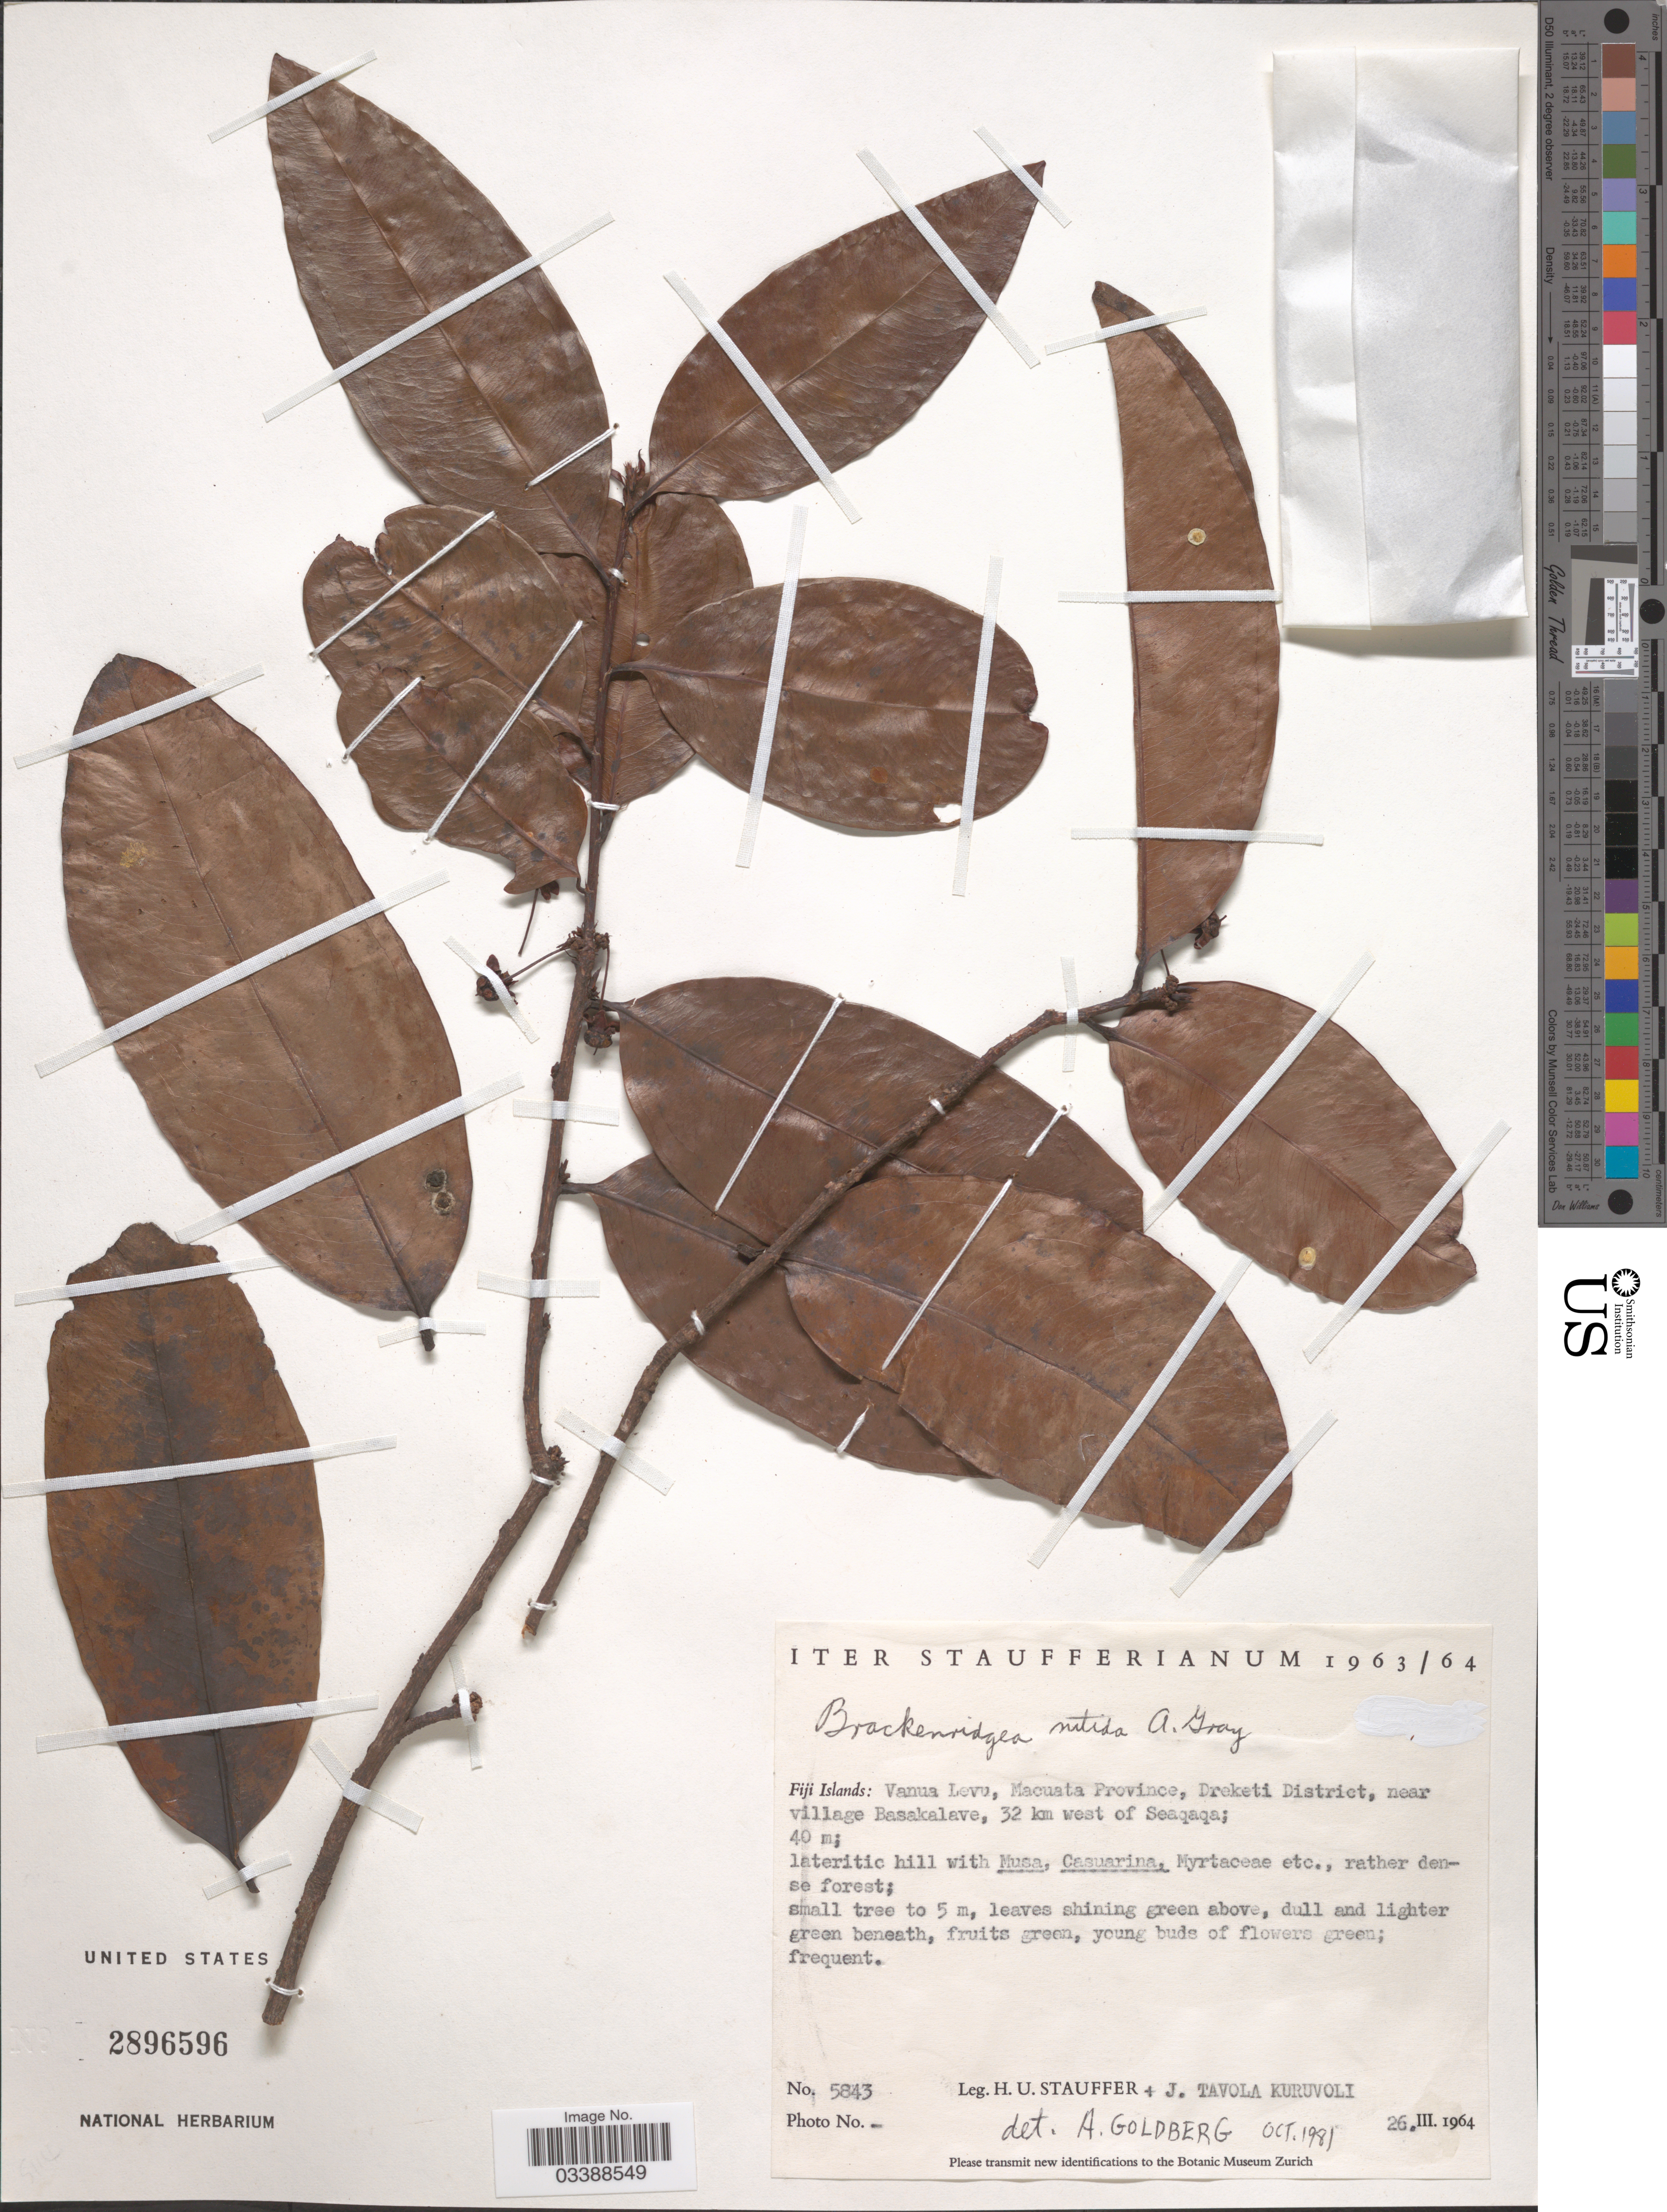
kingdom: Plantae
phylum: Tracheophyta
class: Magnoliopsida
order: Malpighiales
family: Ochnaceae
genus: Brackenridgea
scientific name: Brackenridgea nitida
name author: A. Gray in Wilkes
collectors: H. U. Stauffer & J. Kuruvoli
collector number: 5843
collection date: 1964-03-26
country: Fiji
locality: Vanua Levu, Macuata Province, Dreketi District, near village Basakalave, 32 km west of Seaqaqa.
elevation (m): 40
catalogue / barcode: US 2896596